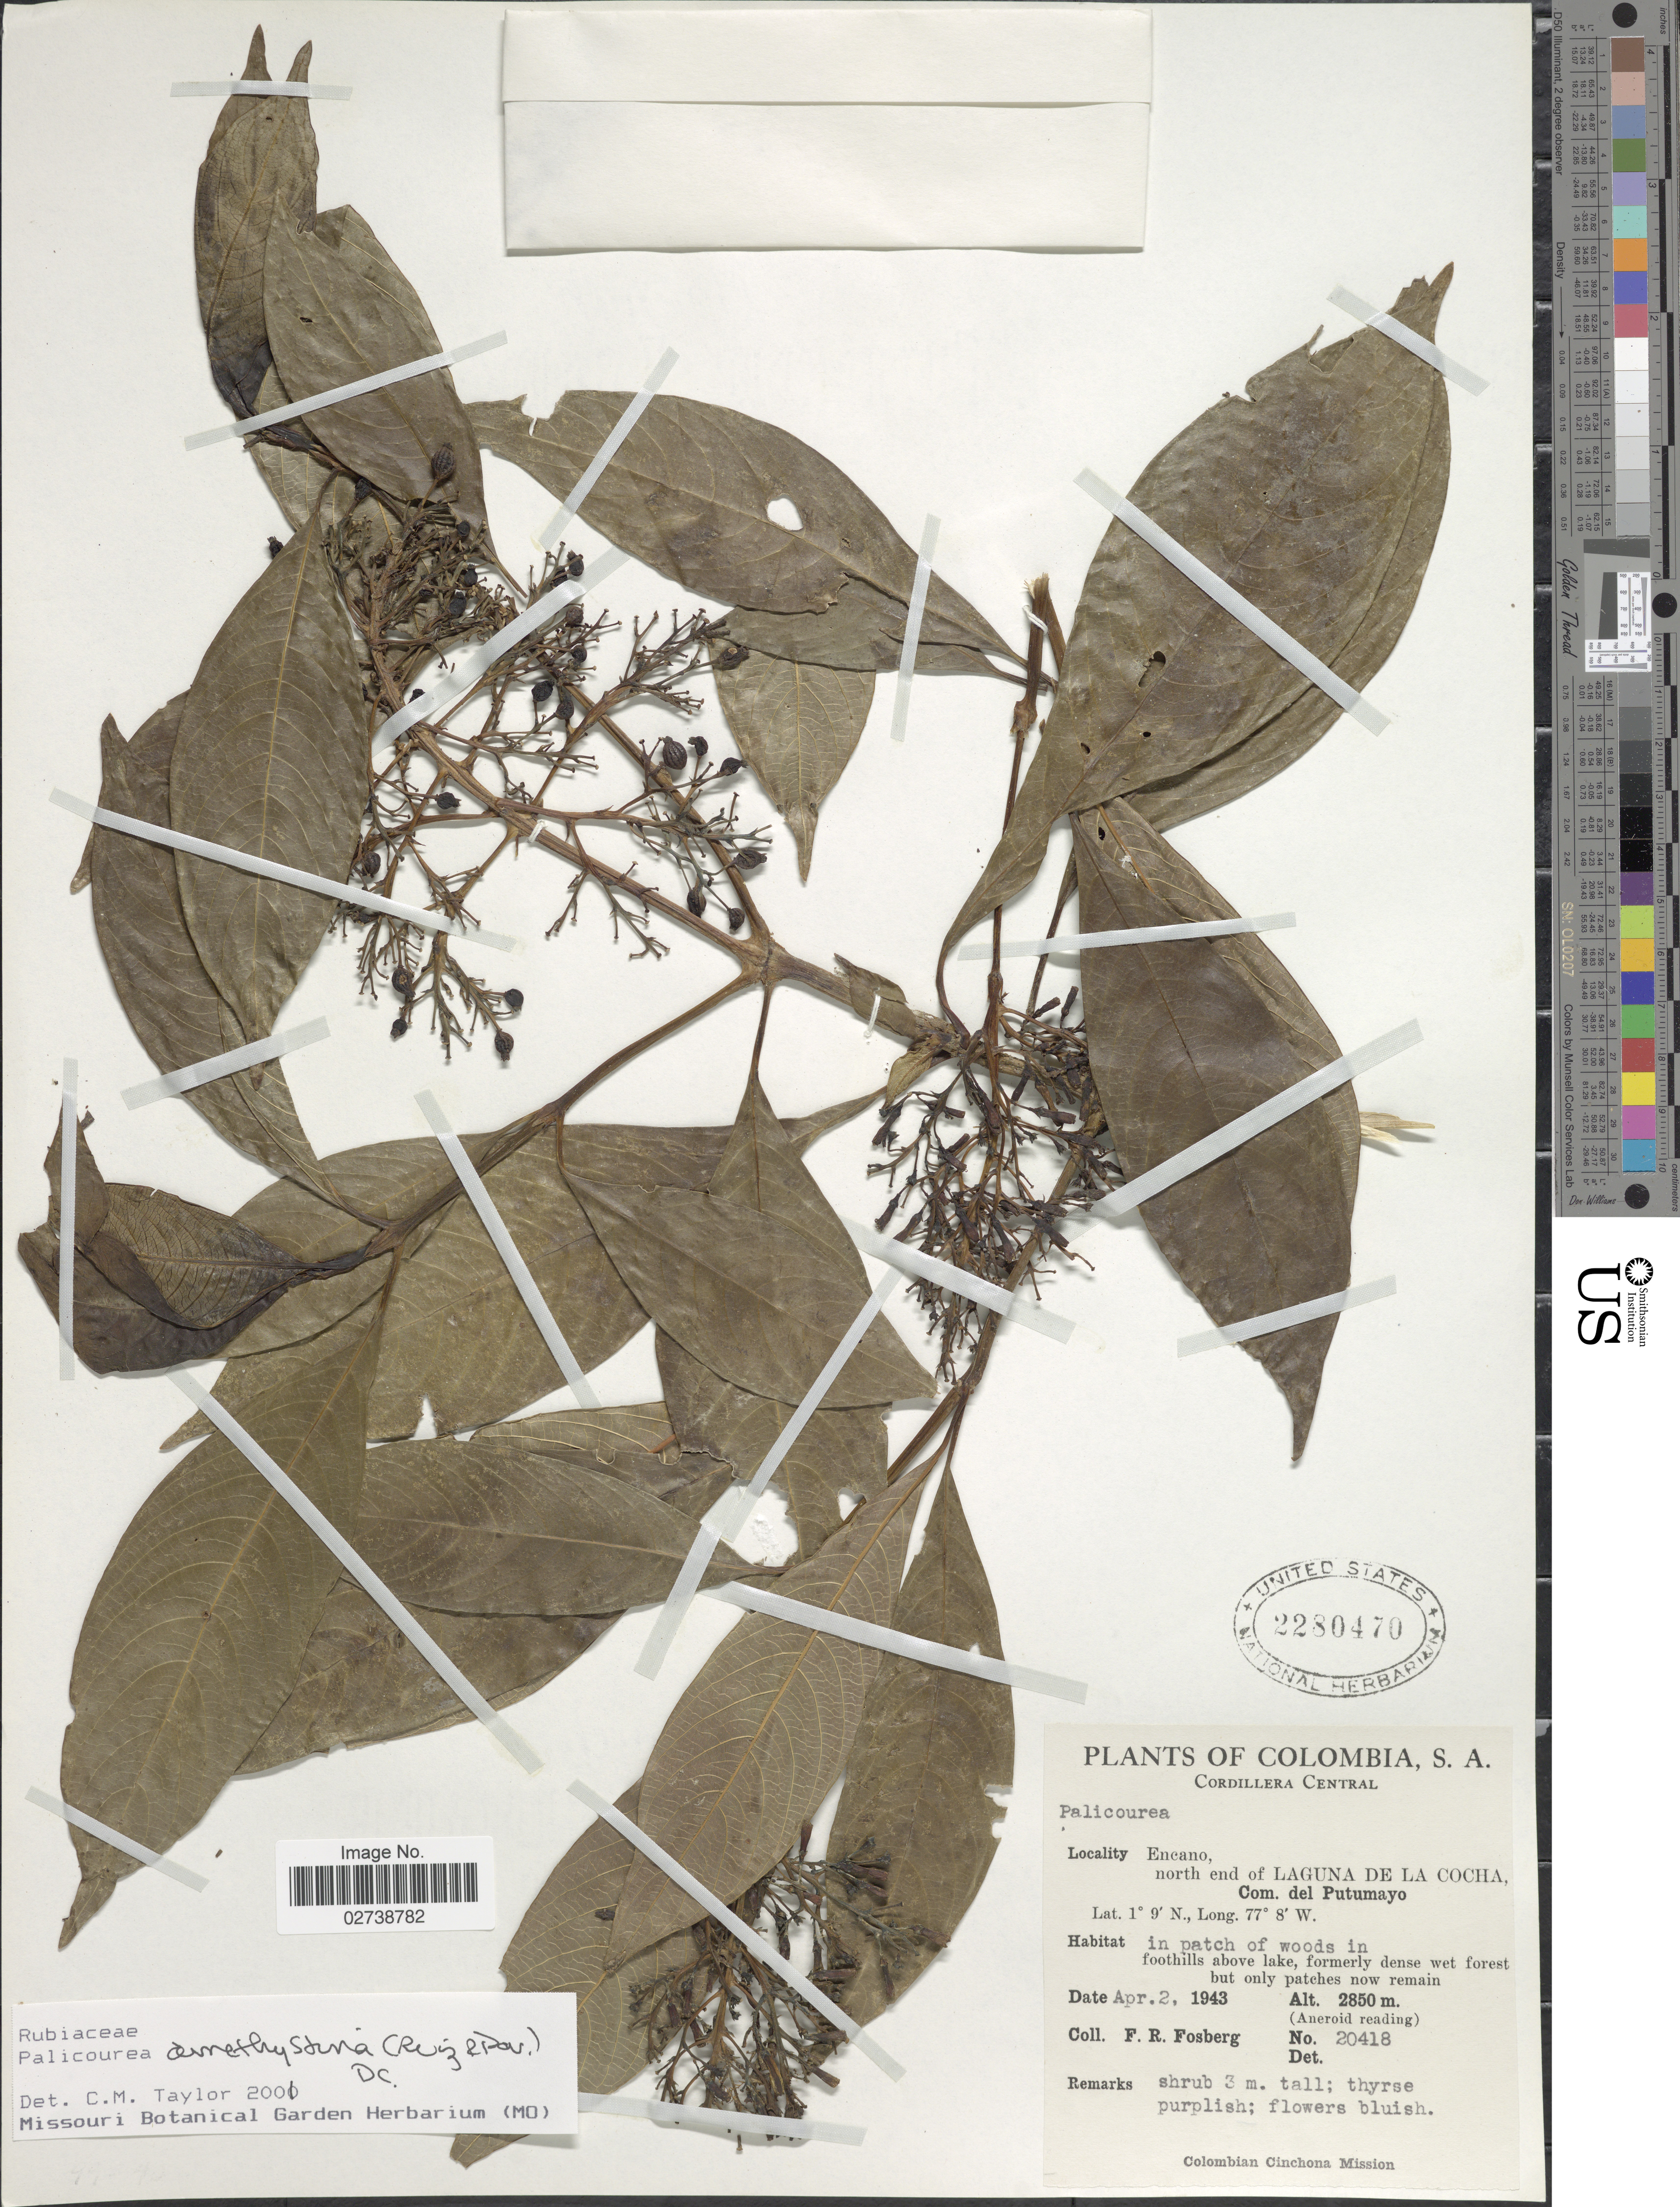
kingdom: Plantae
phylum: Tracheophyta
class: Magnoliopsida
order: Gentianales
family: Rubiaceae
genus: Palicourea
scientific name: Palicourea amethystina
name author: (Ruiz & Pav.) DC.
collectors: F. R. Fosberg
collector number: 20418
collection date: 1943-04-02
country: Colombia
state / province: Putumayo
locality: Cordillera Central, Encano, north end of Laguna De La Cocha, Com. del Putumayo, in patch of woods in foothills above lake, formerly dense wet forest but only patches now remain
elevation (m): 2850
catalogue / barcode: US 2280470